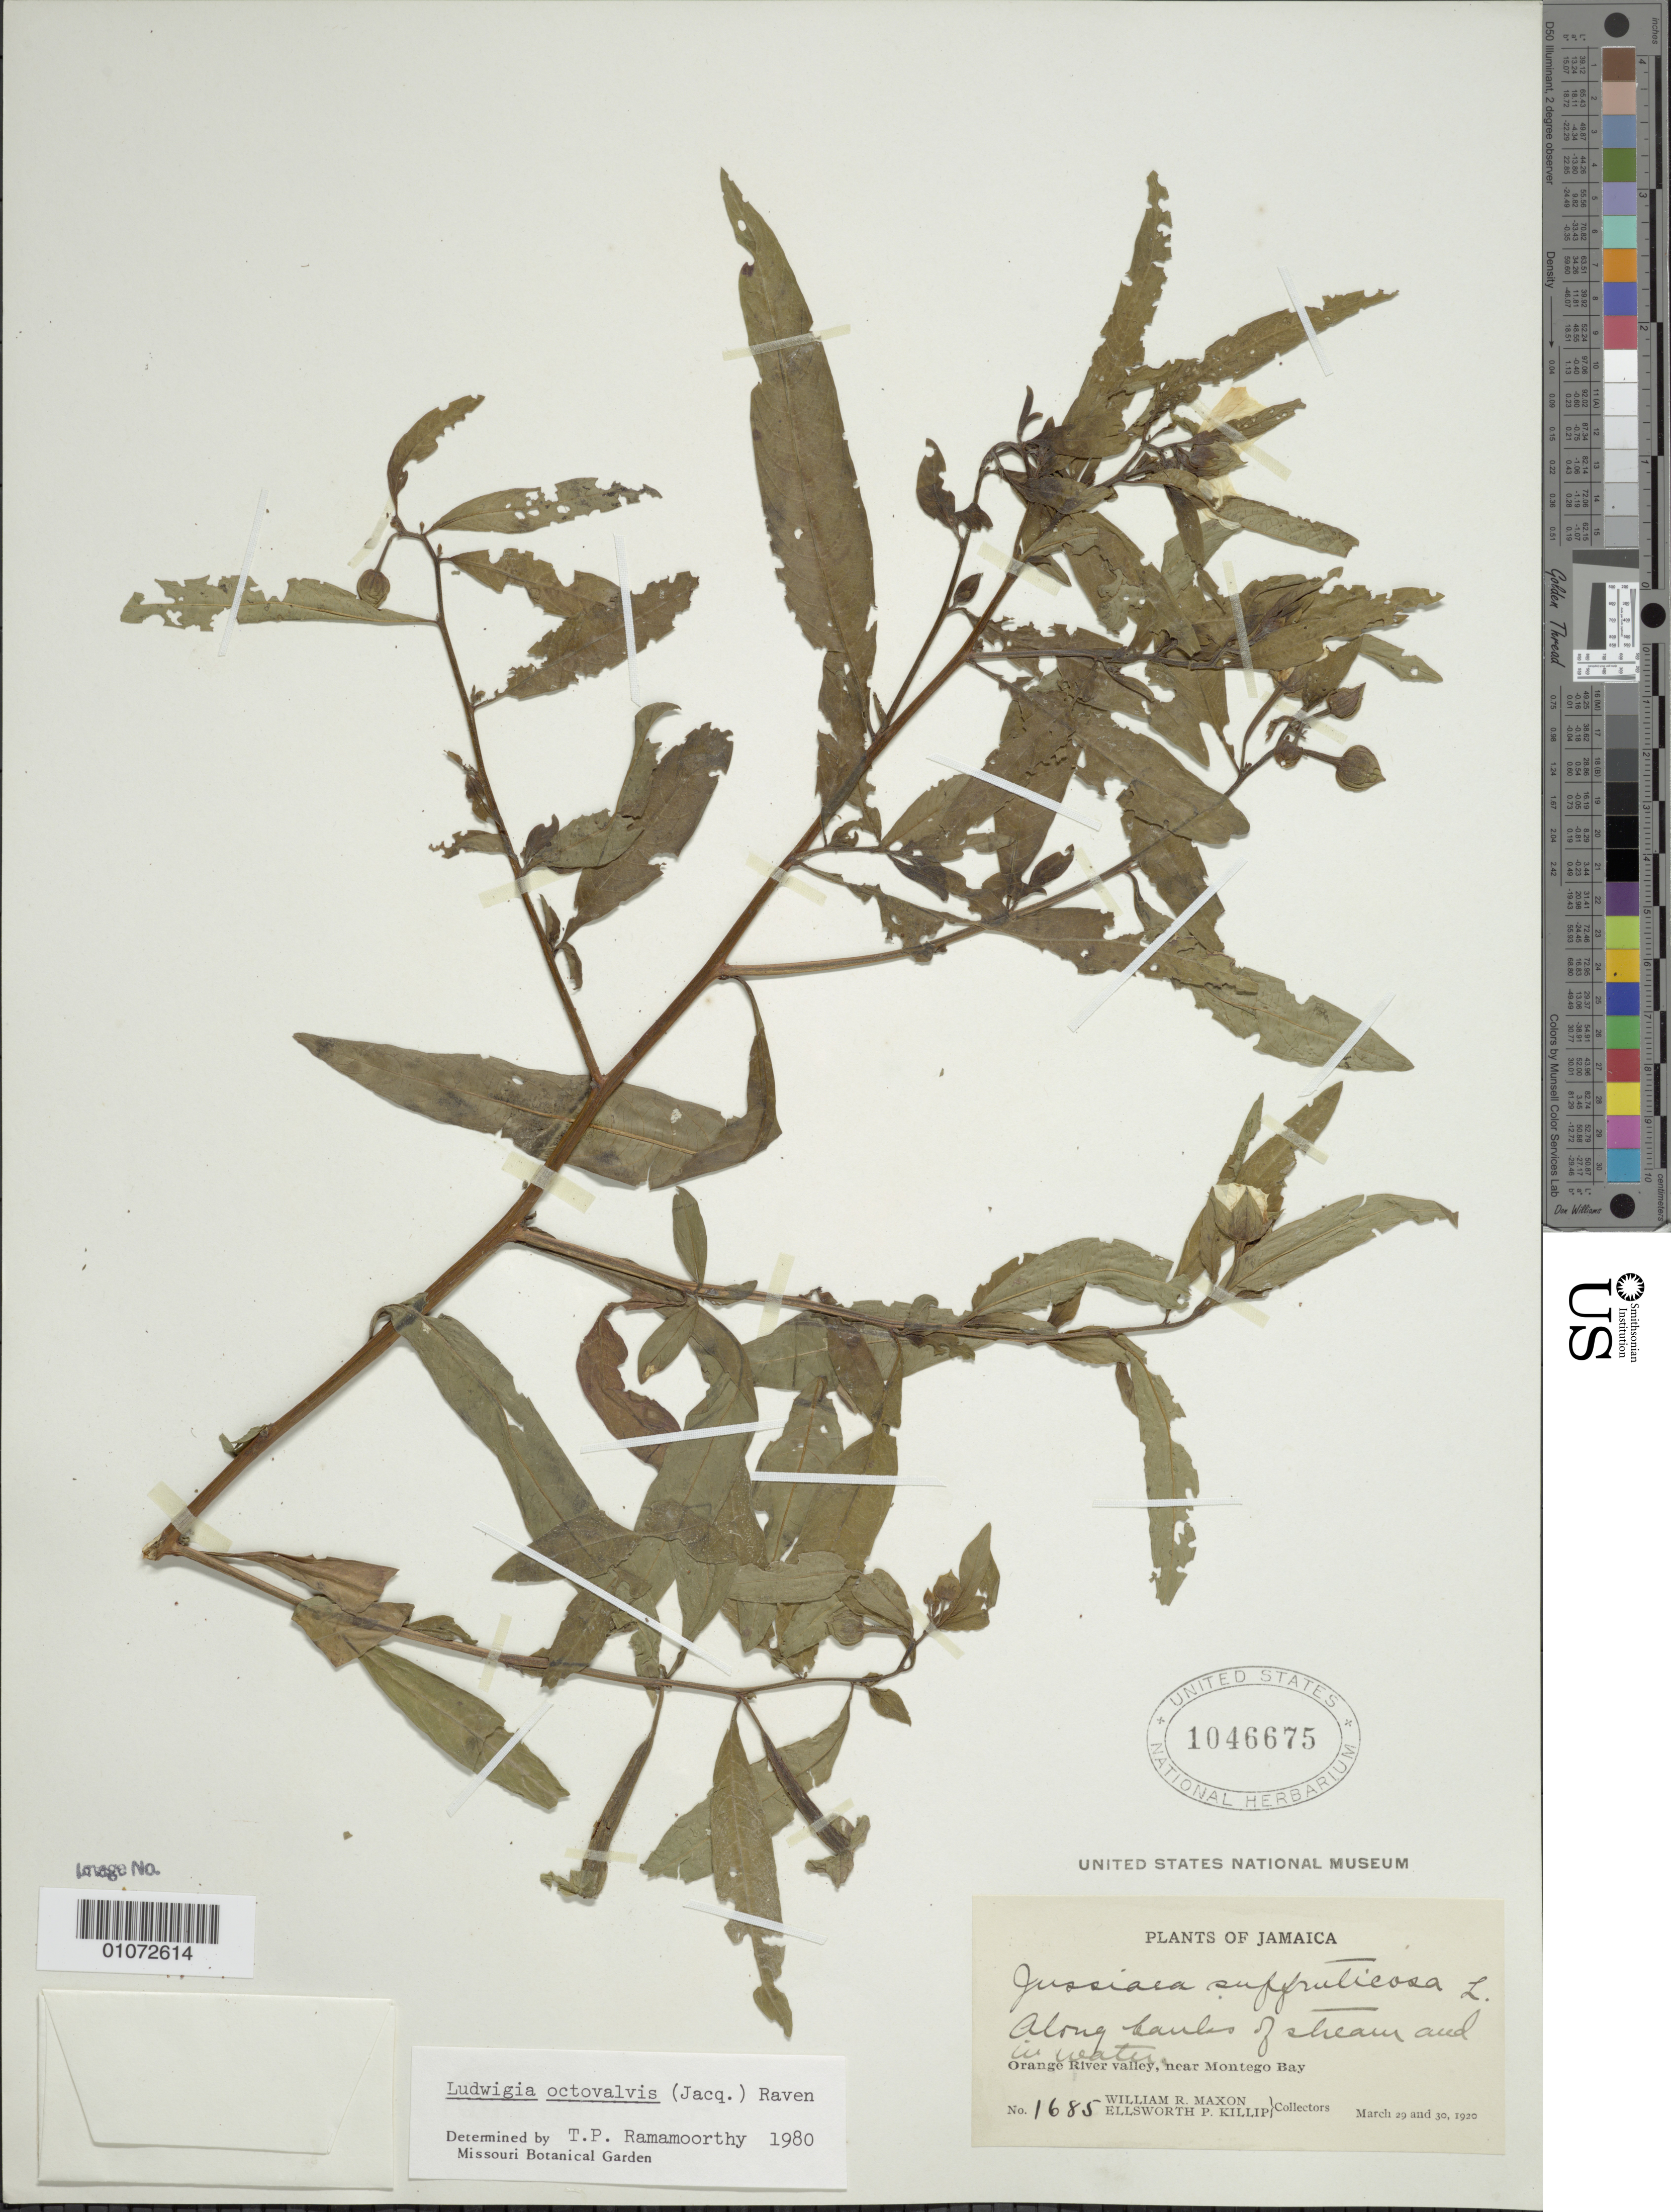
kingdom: Plantae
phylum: Tracheophyta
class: Magnoliopsida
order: Myrtales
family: Onagraceae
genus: Ludwigia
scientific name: Ludwigia octovalvis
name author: (Jacq.) P.H. Raven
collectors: W. R. Maxon & E. P. Killip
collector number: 1685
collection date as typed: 29 Mar 1930 and 30 Mar 1930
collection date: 1930-03-29,1930-03-30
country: Jamaica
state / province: Saint James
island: Jamaica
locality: Orange River valley, near Montego Bay, along banks of stream and in water.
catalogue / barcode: US 1046675